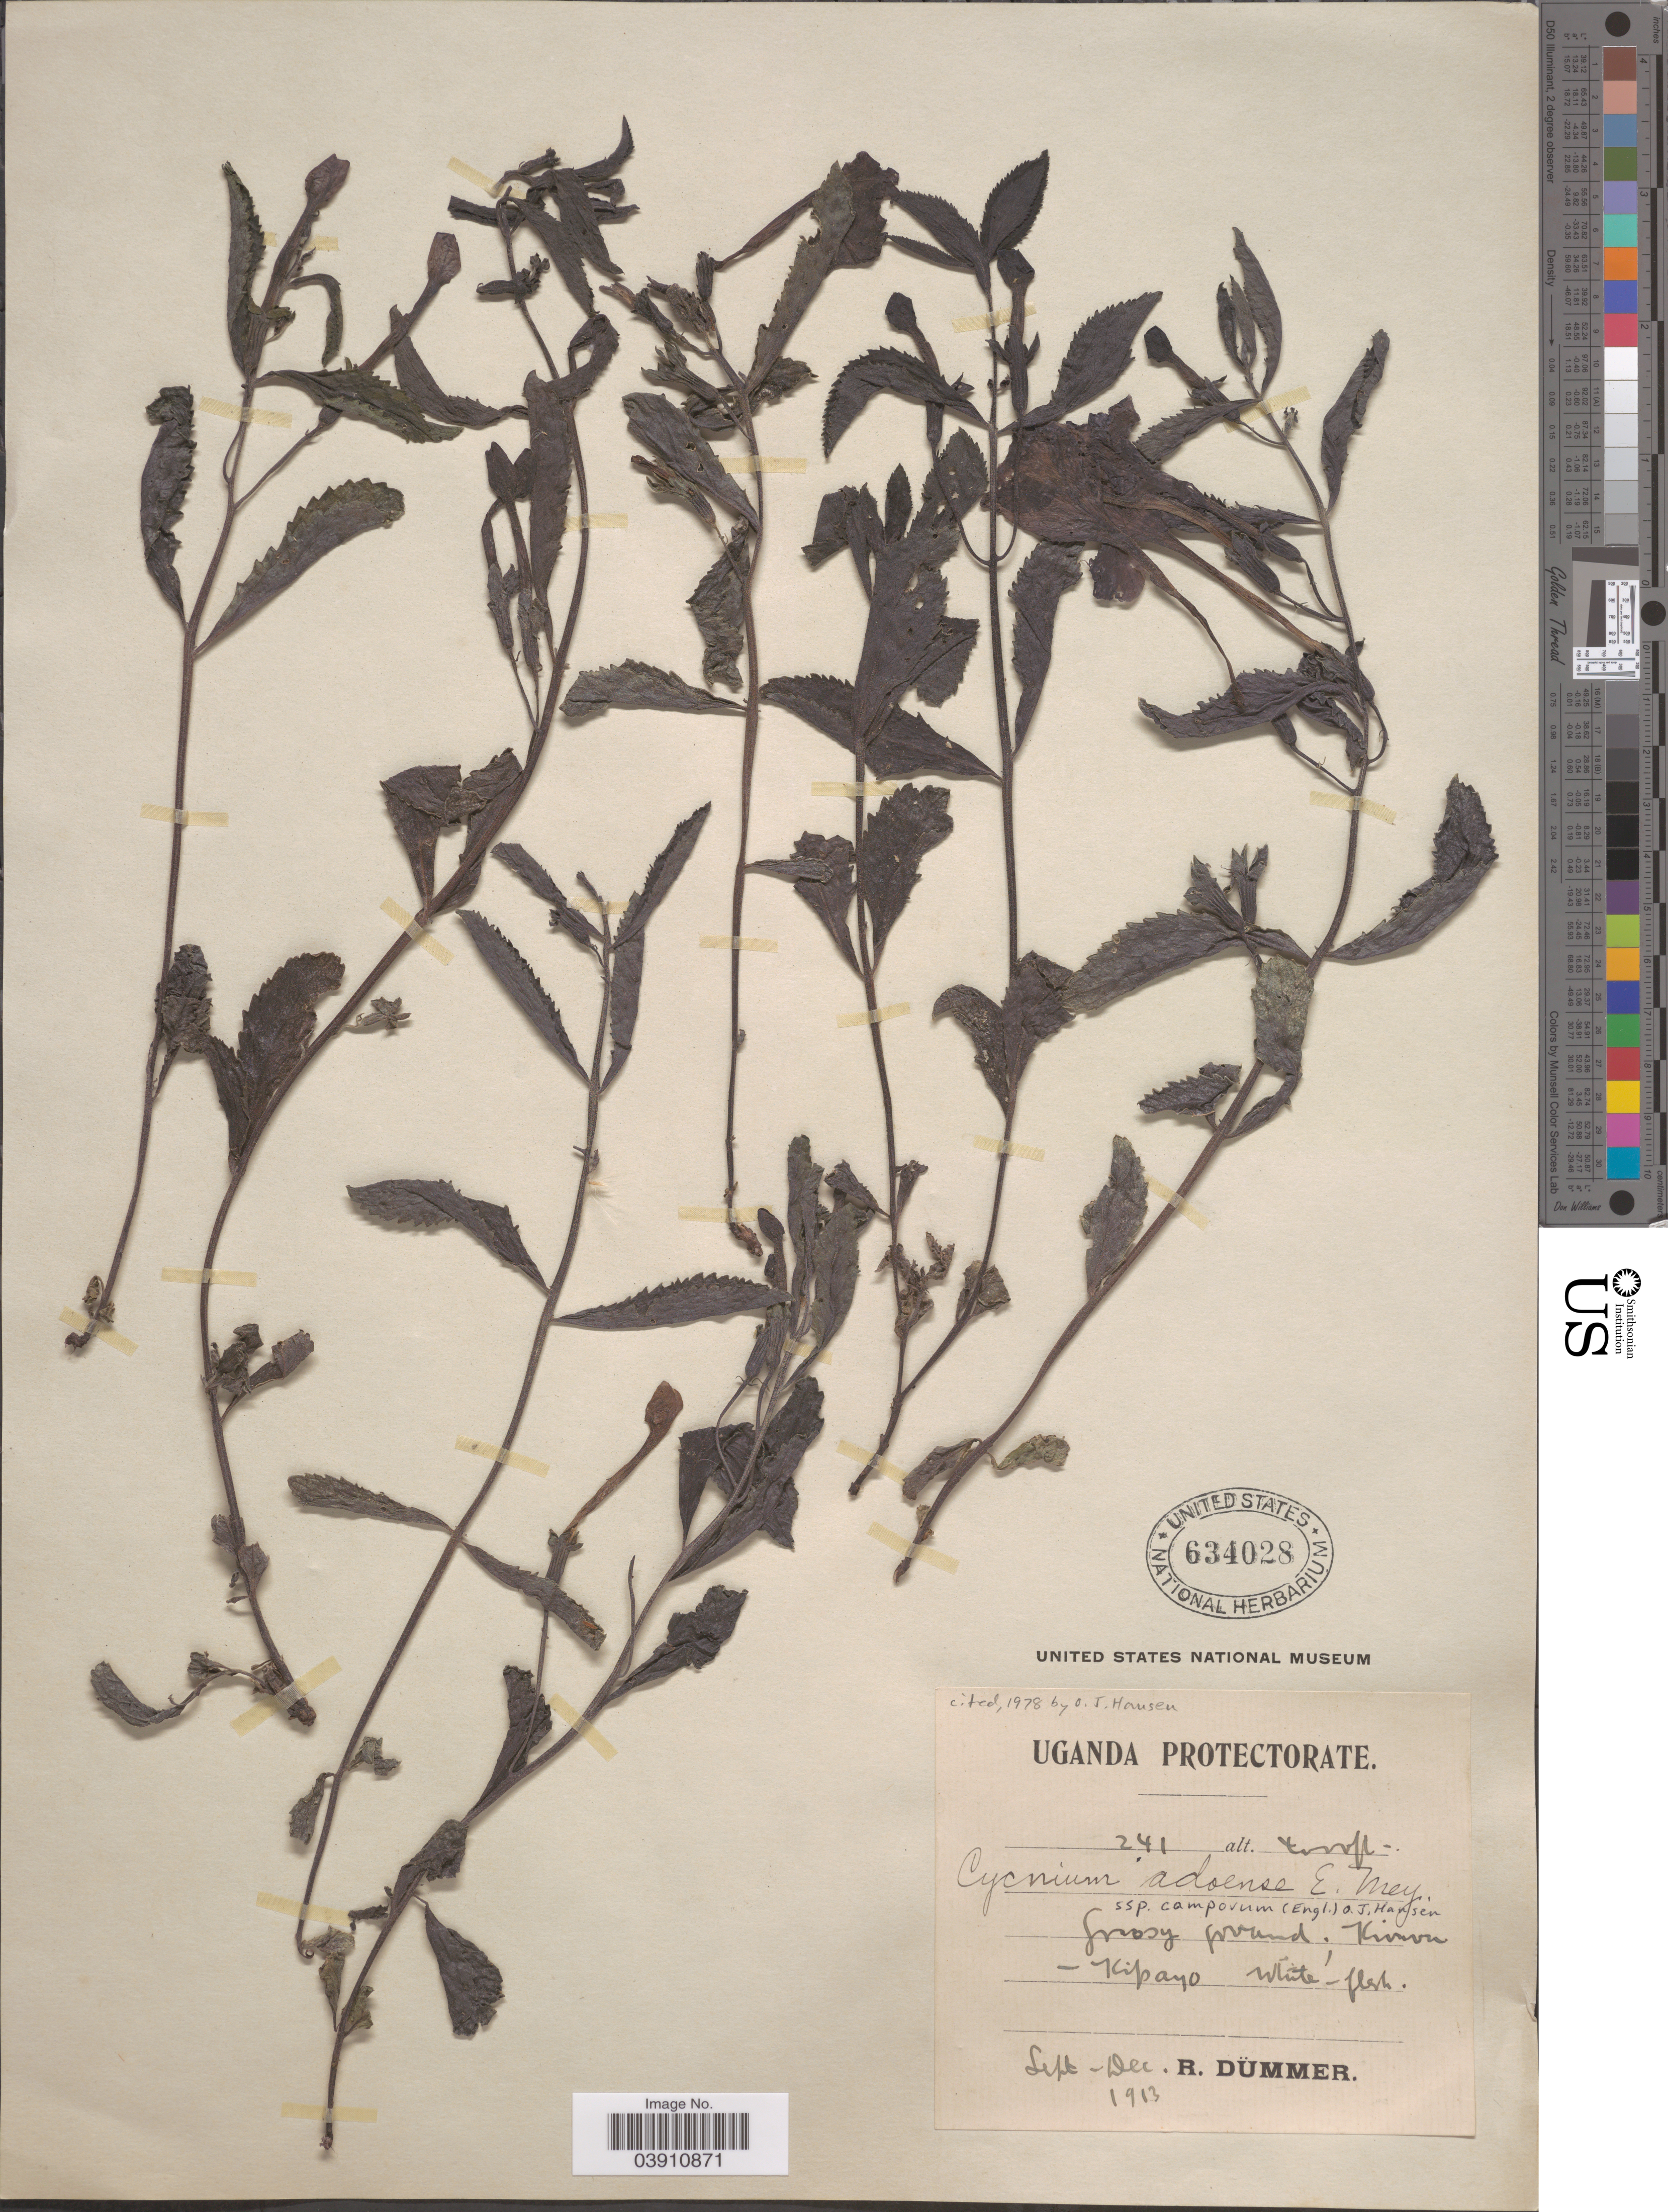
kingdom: Plantae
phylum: Tracheophyta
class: Magnoliopsida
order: Lamiales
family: Orobanchaceae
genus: Cycnium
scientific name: Cycnium adonense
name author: E. Mey. ex Benth.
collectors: R. A. Dümmer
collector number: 241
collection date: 1913-09/1913-12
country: Uganda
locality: Uganda Protectorate. Kivavu-Kipayo.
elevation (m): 1219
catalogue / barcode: US 634028